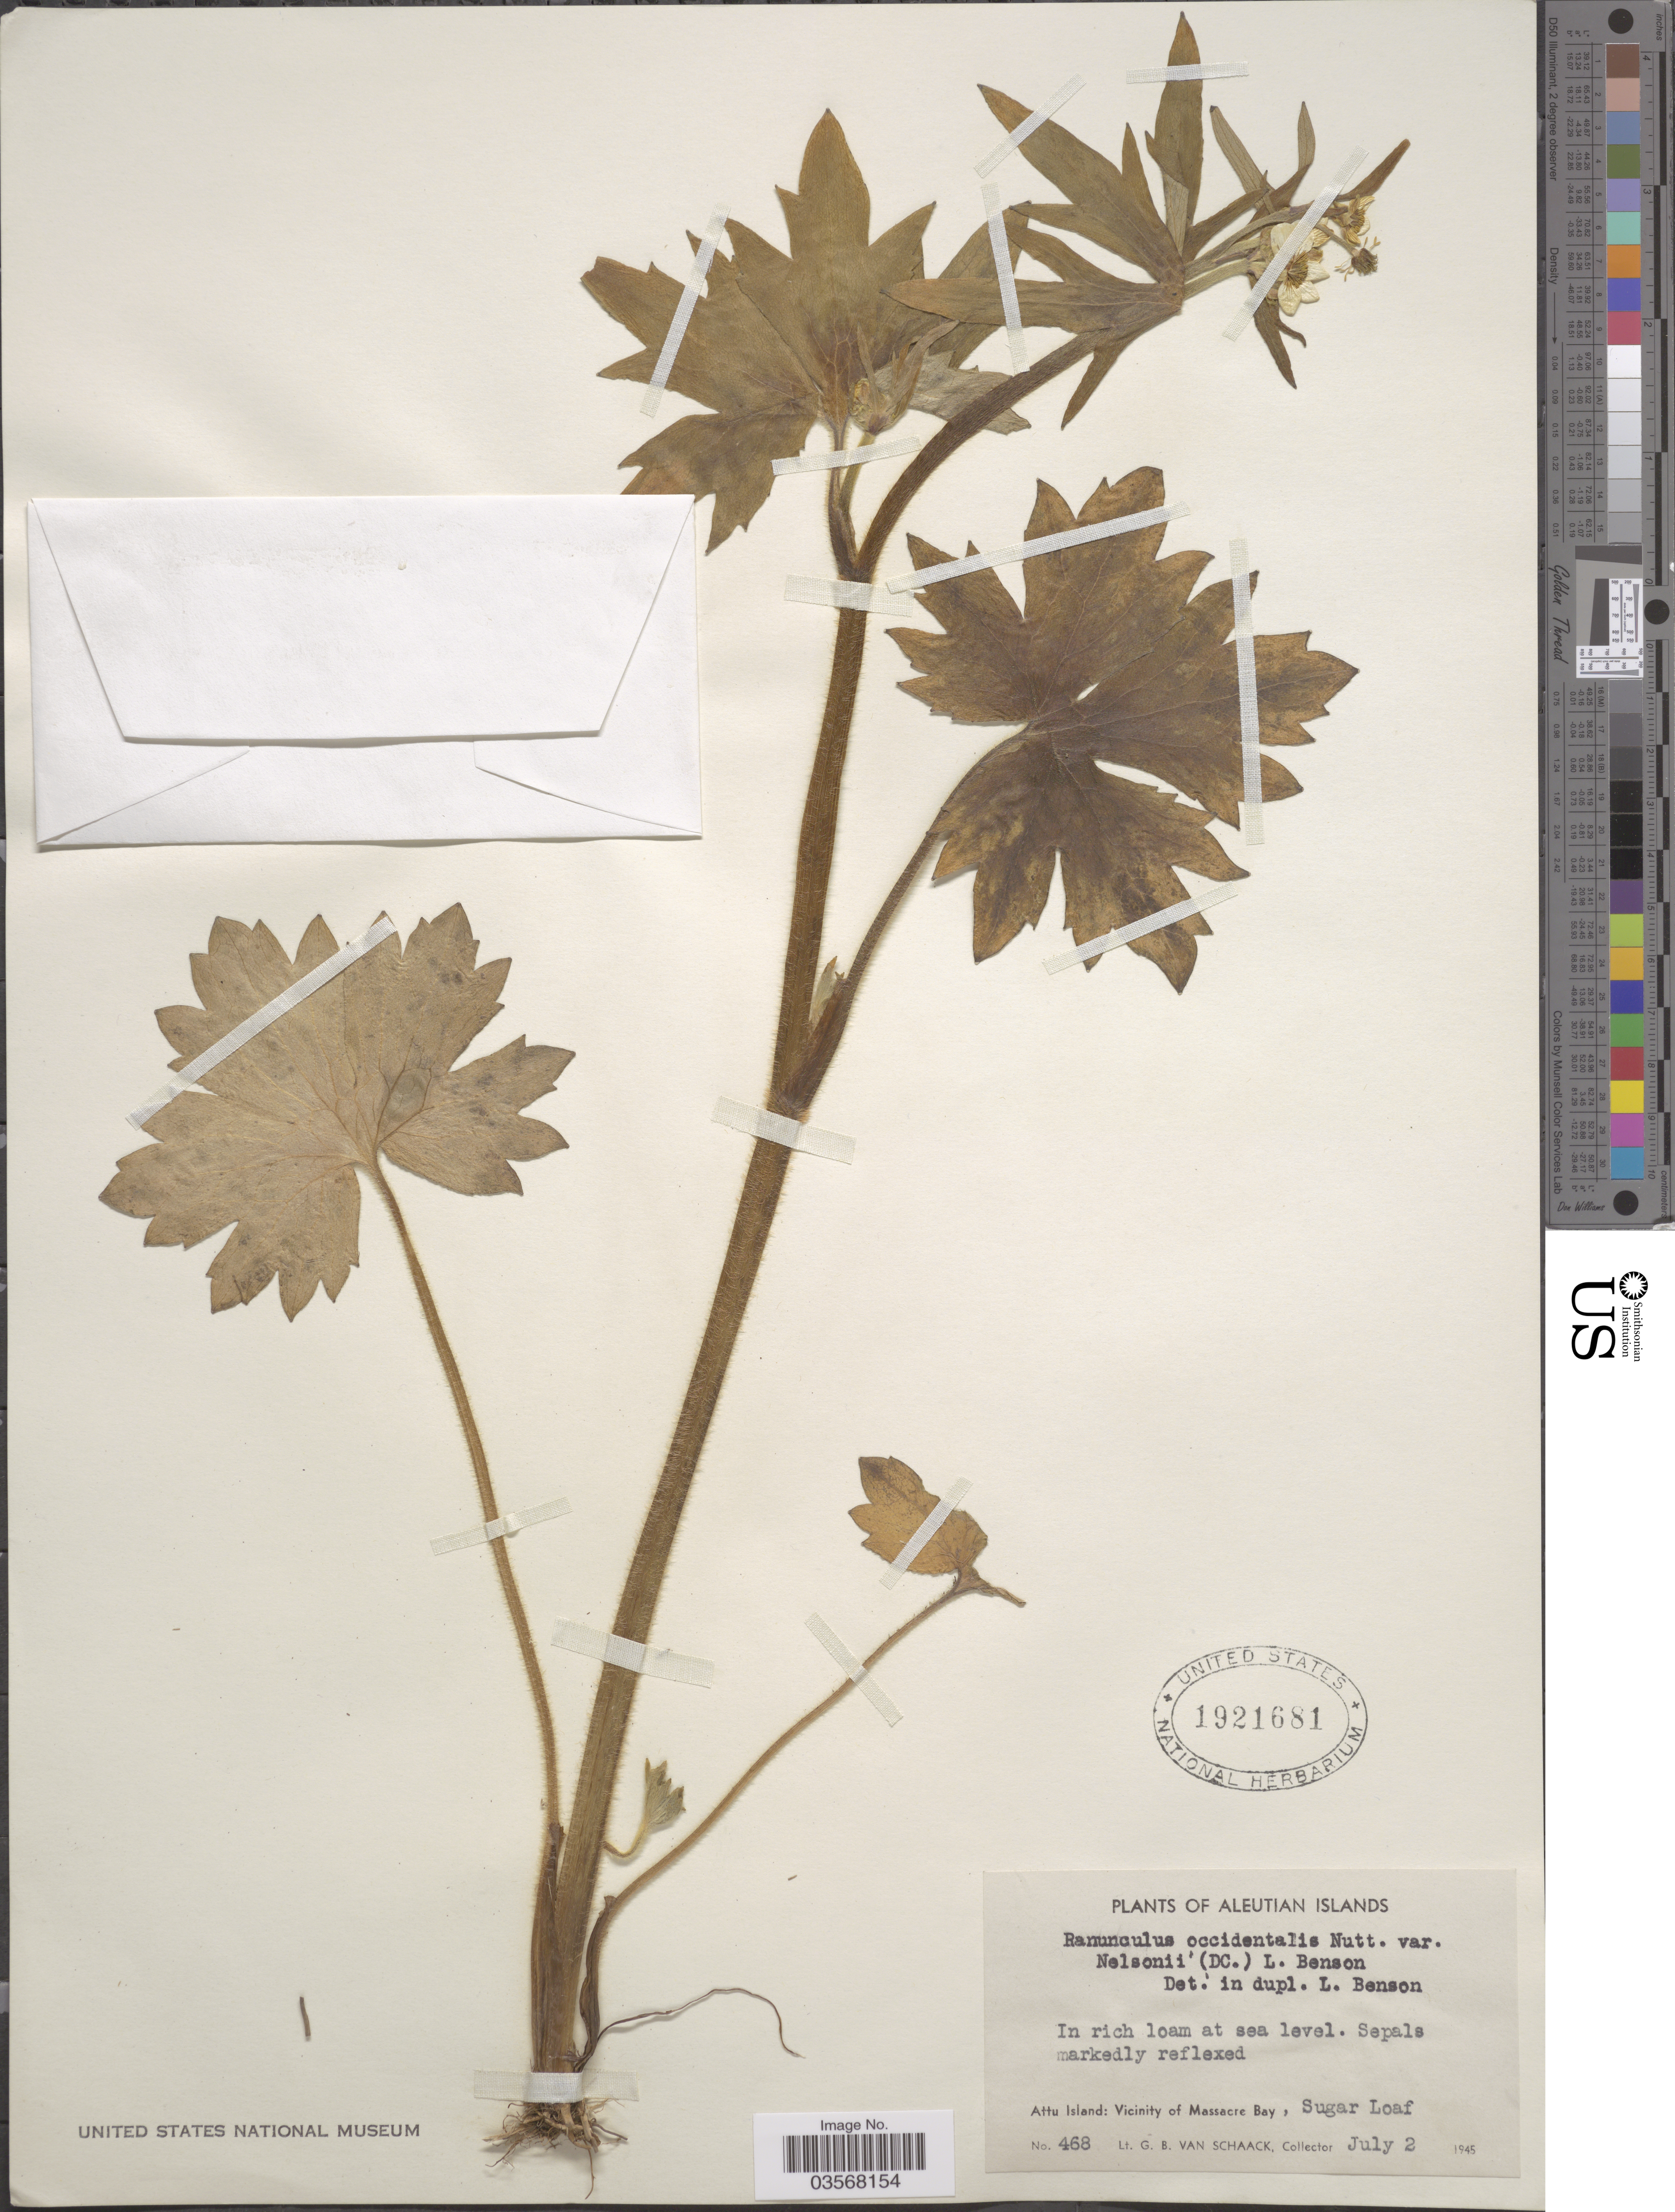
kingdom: Plantae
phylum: Tracheophyta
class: Magnoliopsida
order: Ranunculales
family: Ranunculaceae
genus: Ranunculus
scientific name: Ranunculus occidentalis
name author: Nutt.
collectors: G. Van Schaack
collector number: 468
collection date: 1945-07-02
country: United States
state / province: Alaska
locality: Aleutian Islands. Attu Island: Vicinity of Massacre Bay, Sugar Loaf.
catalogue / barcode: US 1921681